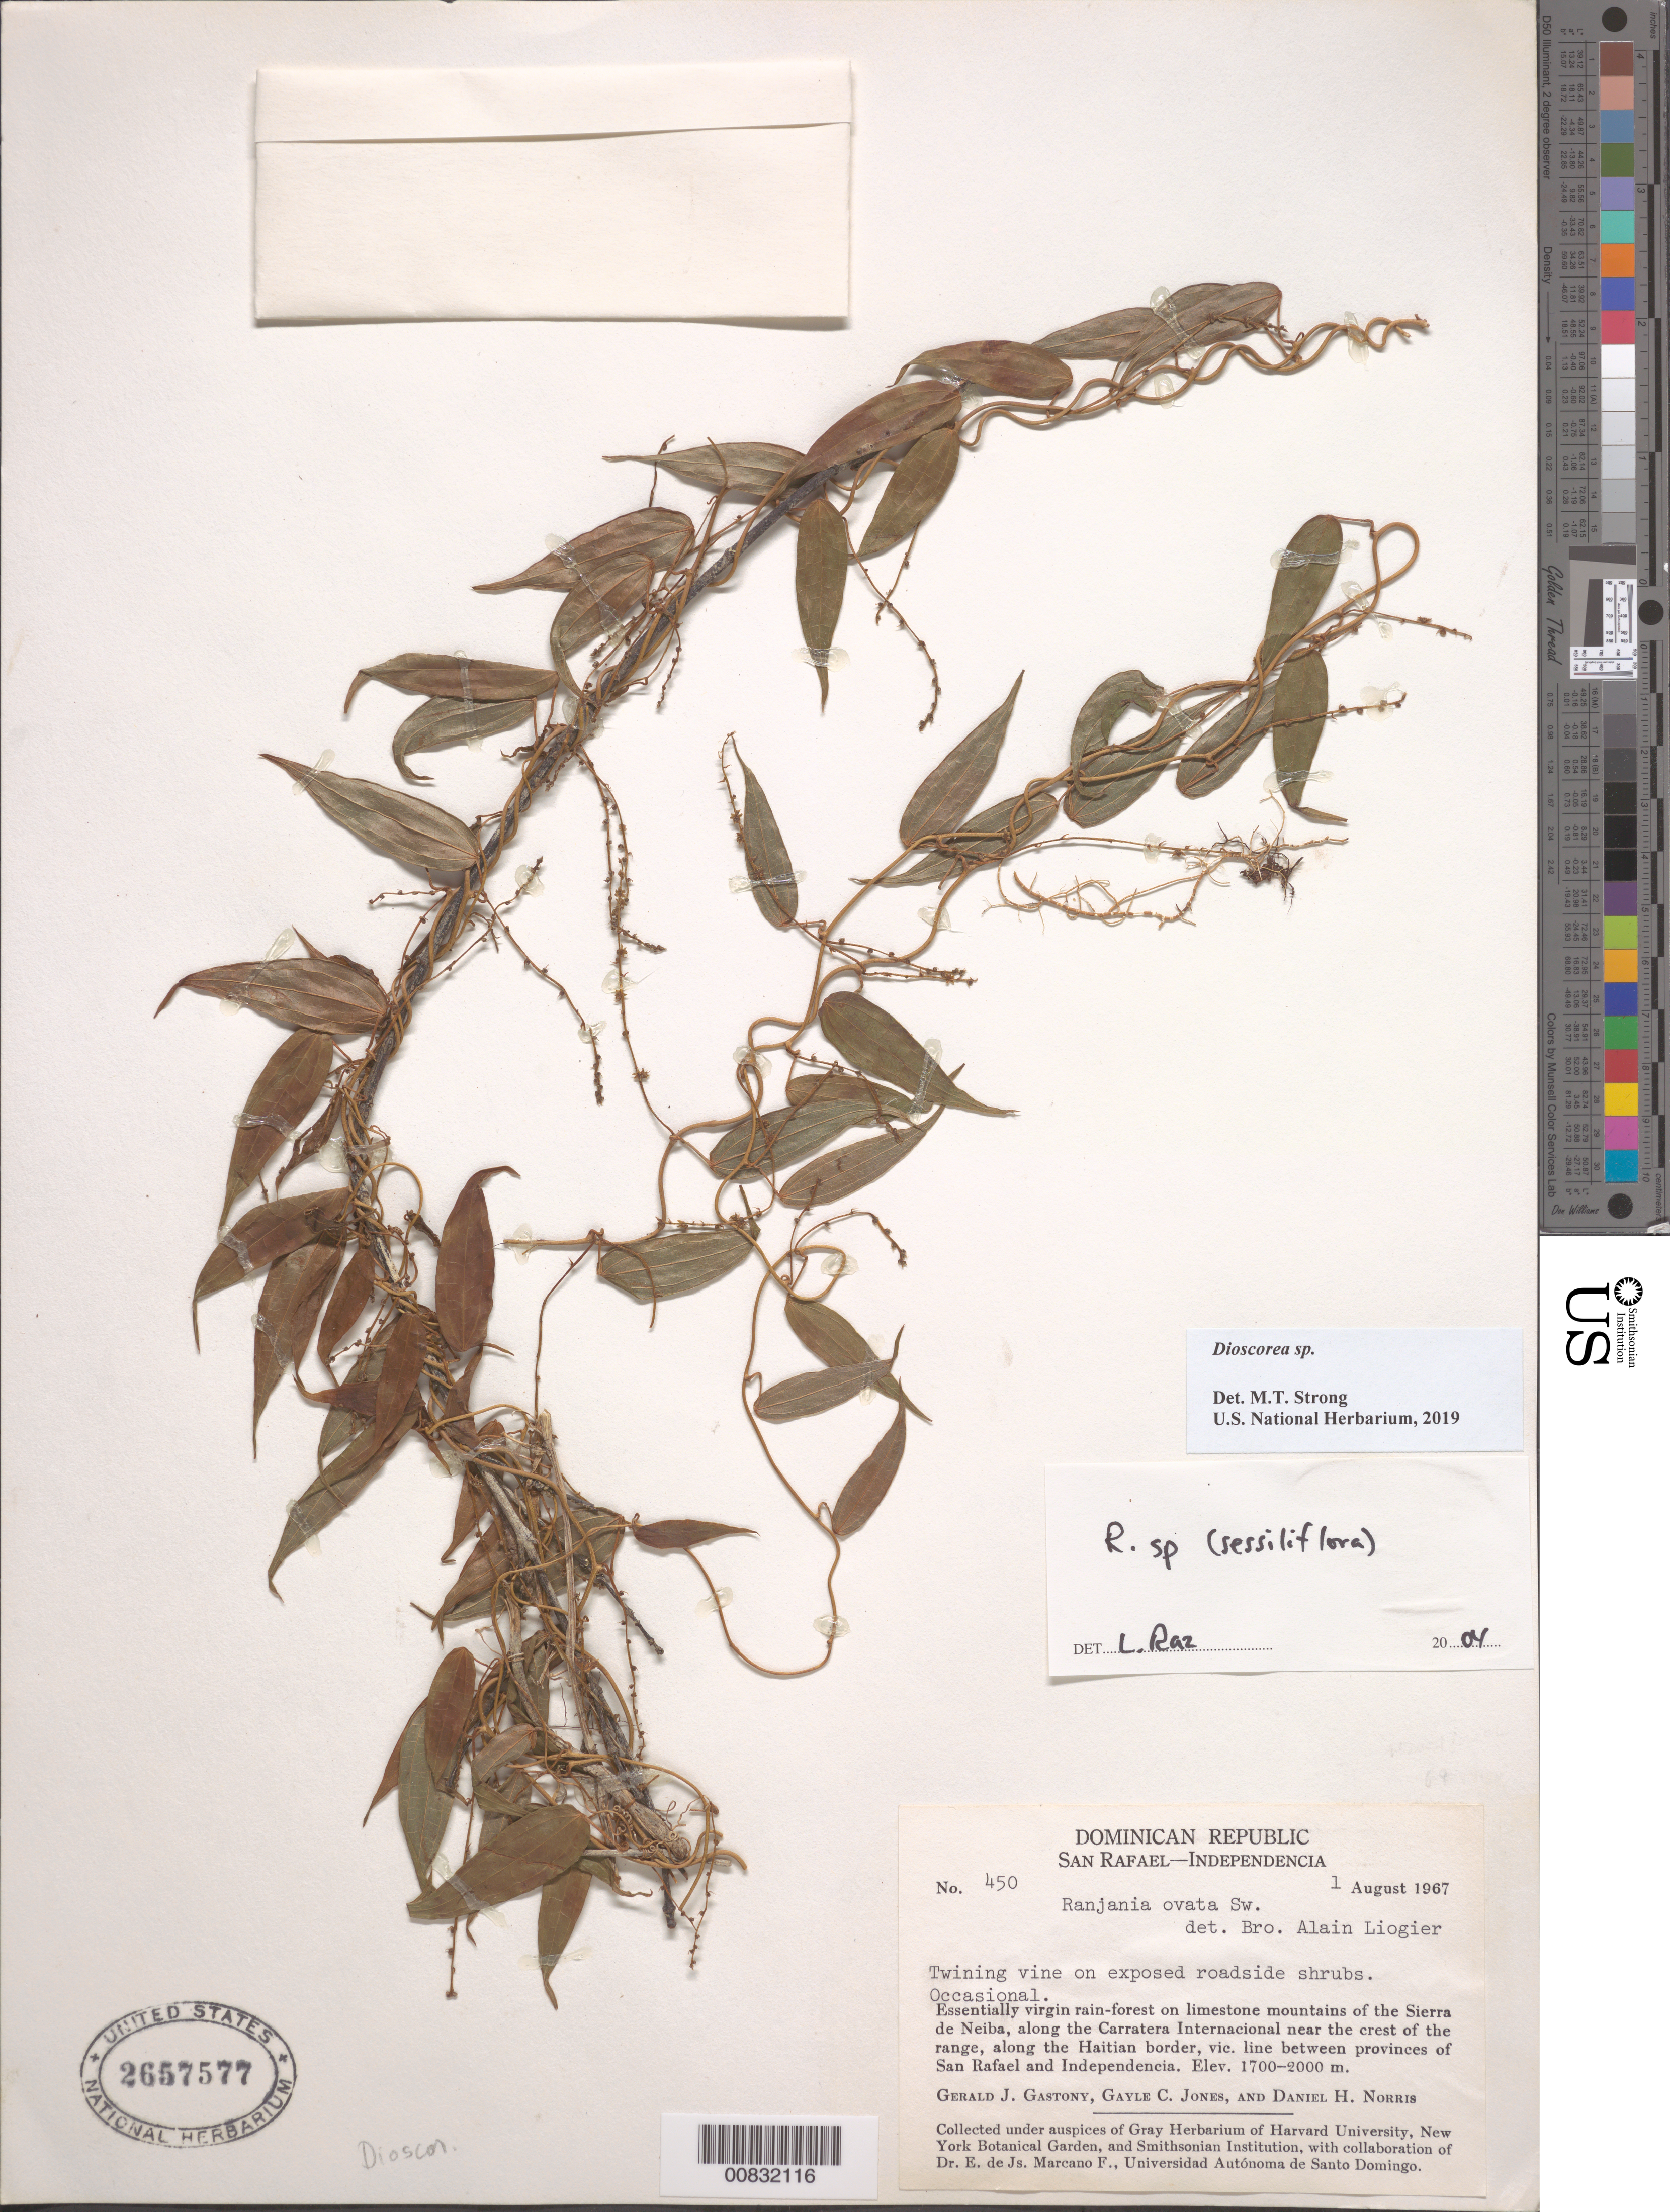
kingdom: Plantae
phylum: Tracheophyta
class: Liliopsida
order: Dioscoreales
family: Dioscoreaceae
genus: Dioscorea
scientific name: Dioscorea sp.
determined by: Strong, M. T., (US), Smithsonian Institution - National Museum of Natural History (UNITED STATES)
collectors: G. Gastony, G. C. Jones & D. H. Norris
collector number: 450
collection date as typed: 01 Aug 1967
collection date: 1967-08-01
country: Dominican Republic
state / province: Elias Piña / Independencia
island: Hispaniola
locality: Sierra de Neiba, along the Carretera Internacional near the crest of the range, along the Haitian border, vic. line between provinces of San Rafael and Independencia.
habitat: Twining vine on exposed roadside shrubs. Essentially virgin rain-forest on limestone mountains.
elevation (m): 1700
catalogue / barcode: US 2657577